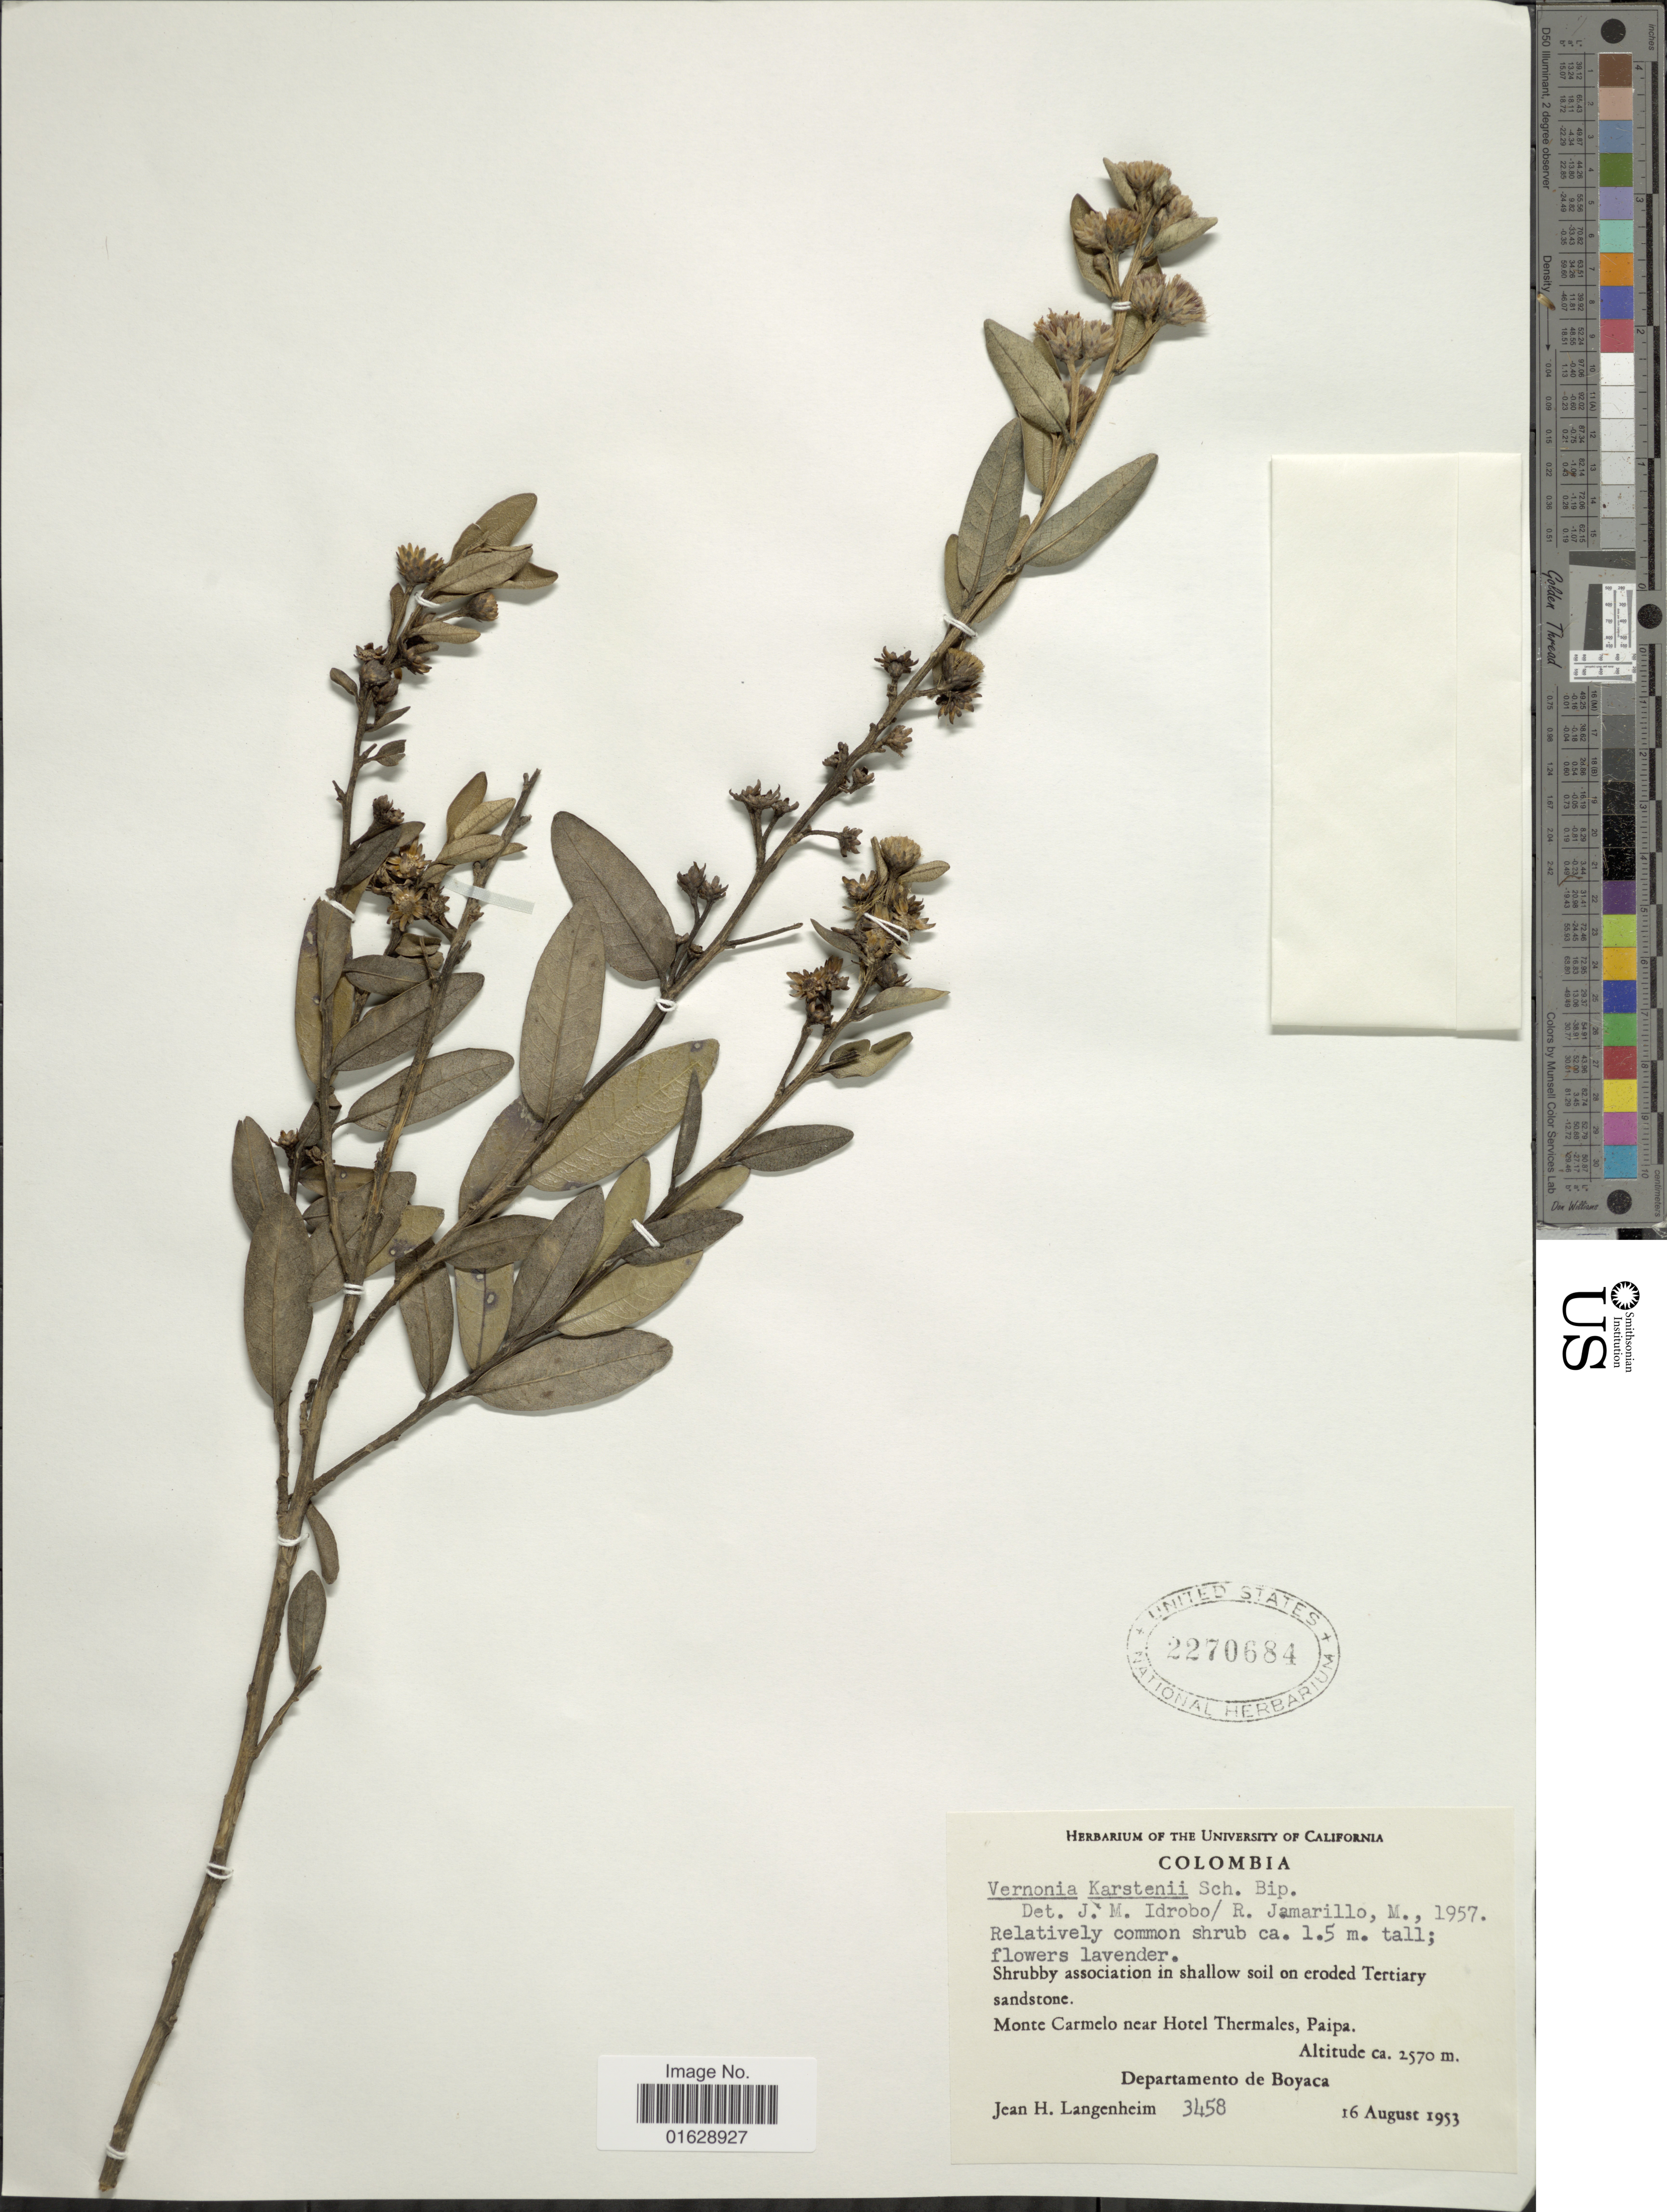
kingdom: Plantae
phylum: Tracheophyta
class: Magnoliopsida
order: Asterales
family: Asteraceae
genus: Lepidaploa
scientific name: Lepidaploa karstenii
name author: (Sch. Bip.) H. Rob.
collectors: J. H. Langenheim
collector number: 3458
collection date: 1953-08-16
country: Colombia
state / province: Boyacá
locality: Monte Csrmelo near Hotel Thermales, Paipa. Departamento de Boyaca.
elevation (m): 2570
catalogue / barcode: US 2270684